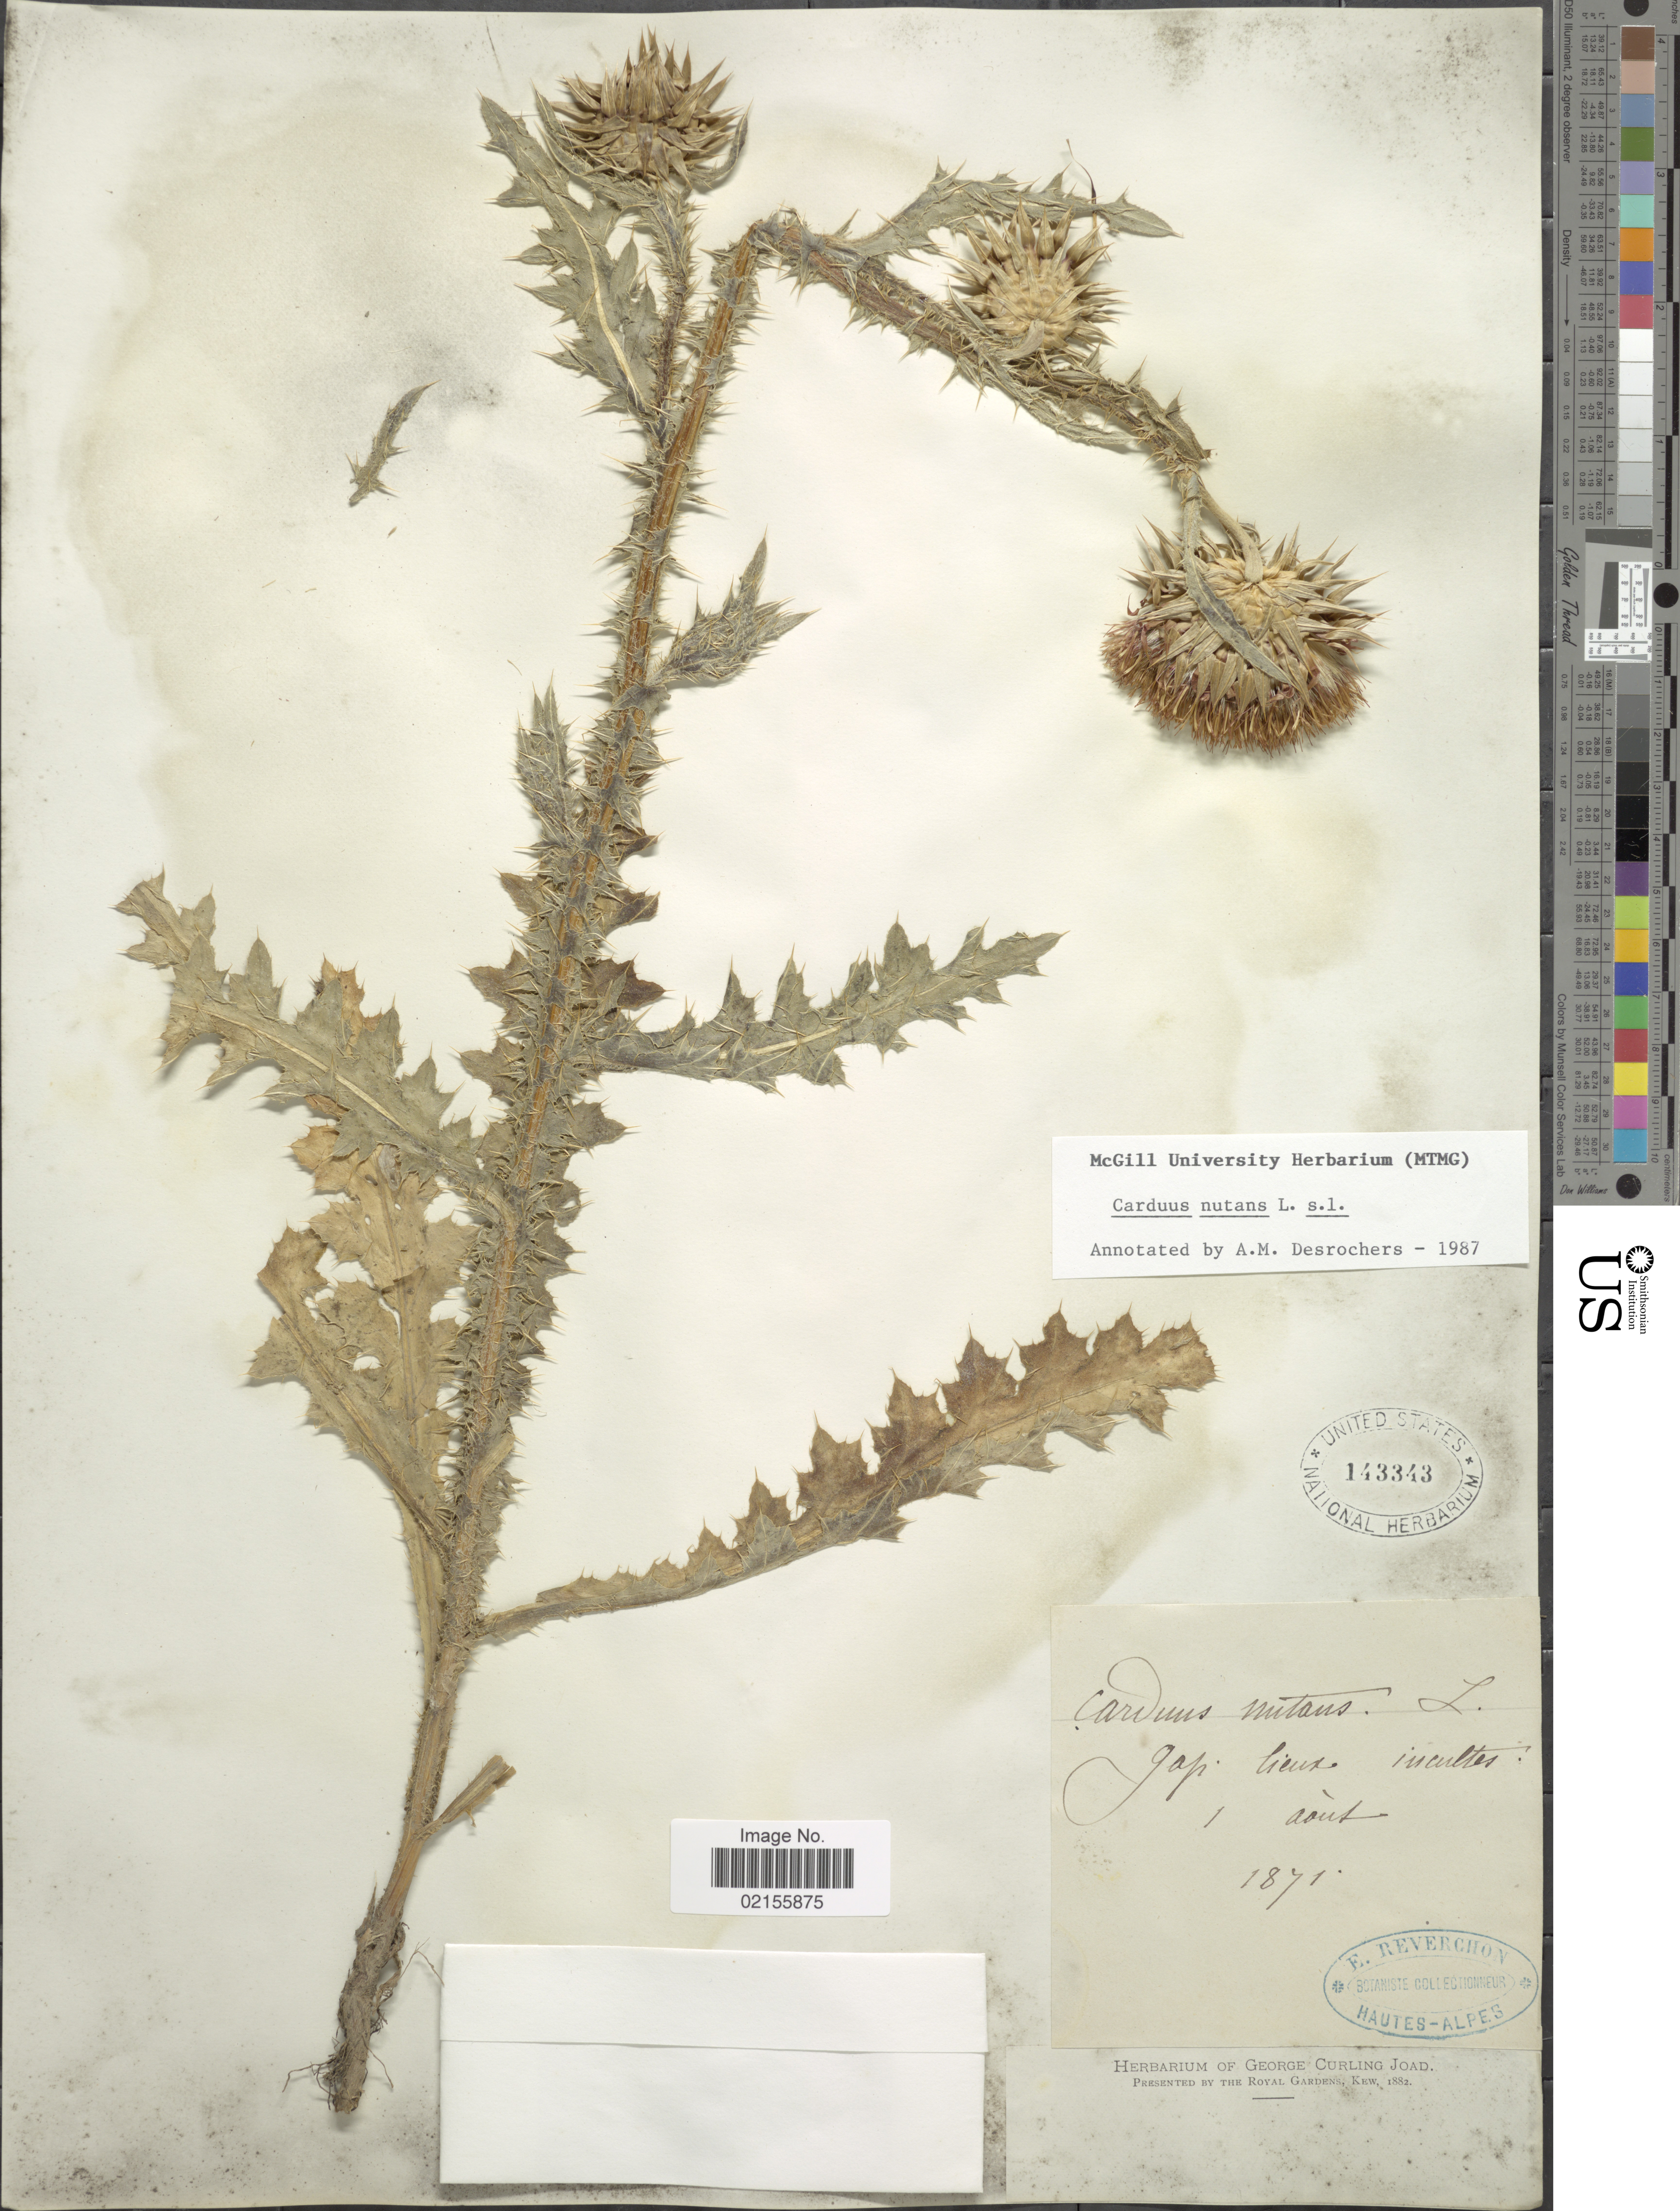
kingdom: Plantae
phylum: Tracheophyta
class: Magnoliopsida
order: Asterales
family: Asteraceae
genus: Carduus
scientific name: Carduus nutans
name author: L.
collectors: E. Reverchon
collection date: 1871-08-01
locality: Gap lieux incultes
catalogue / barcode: US 143343